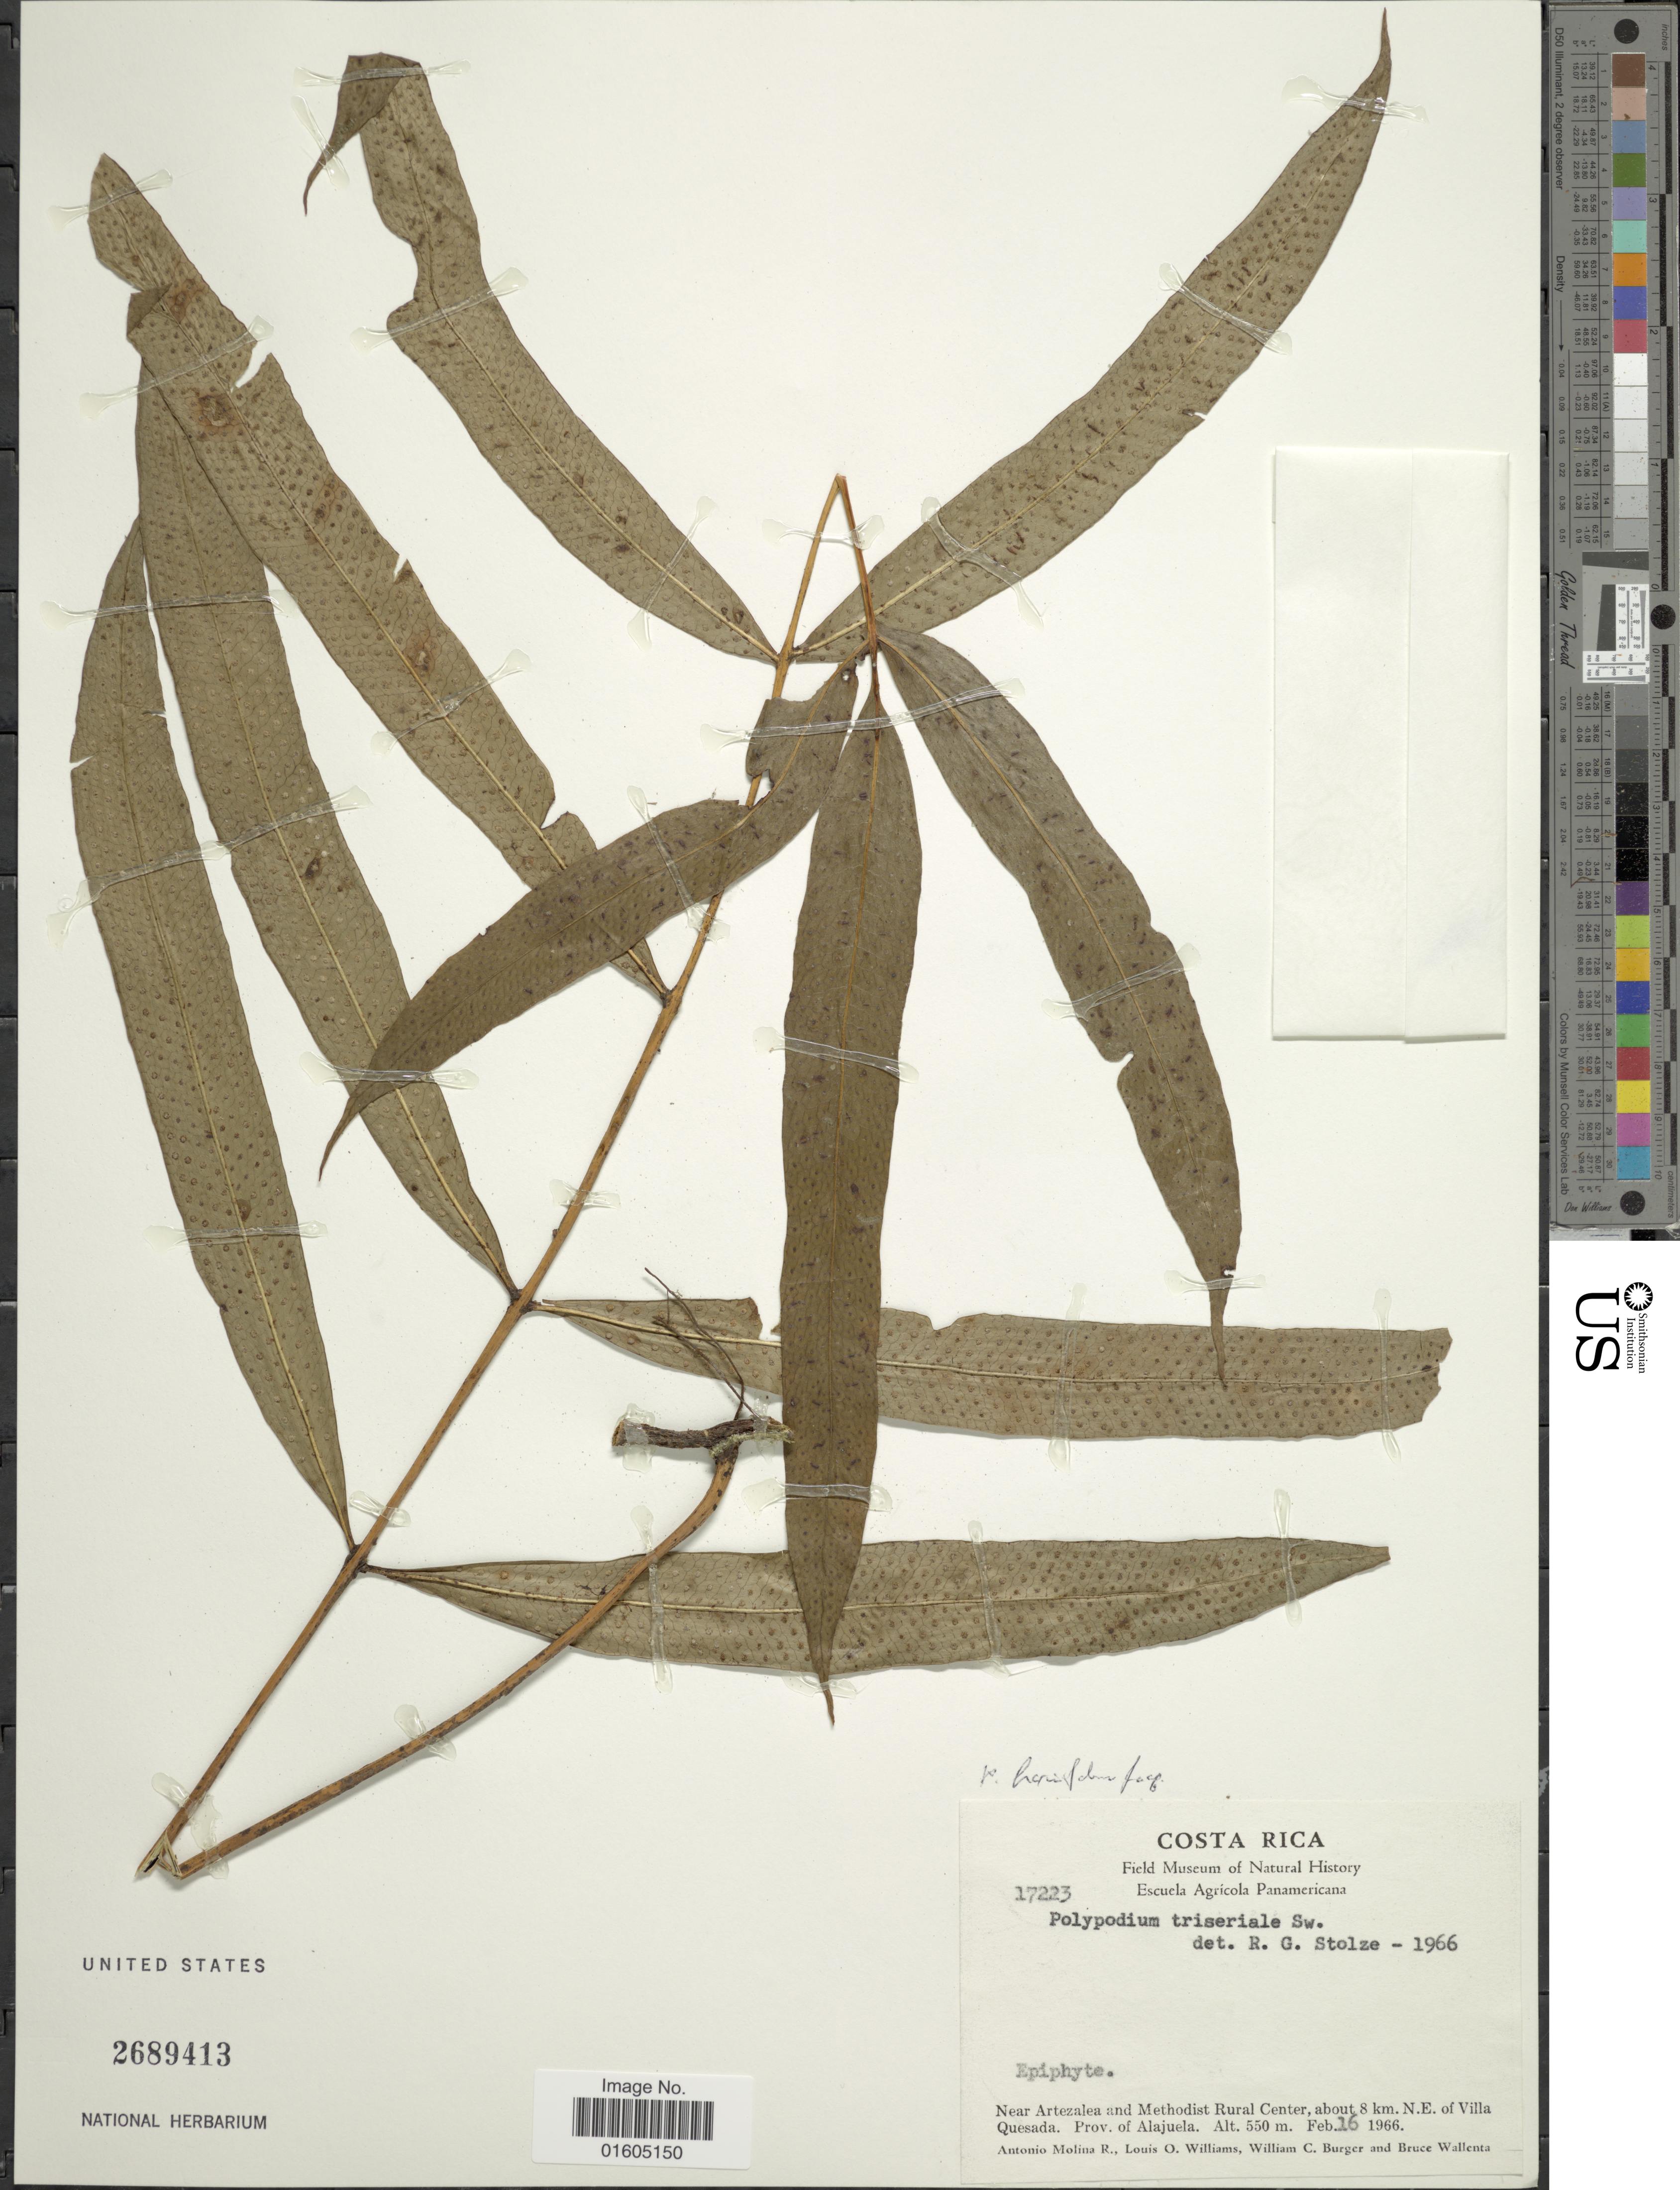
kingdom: Plantae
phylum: Tracheophyta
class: Polypodiopsida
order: Polypodiales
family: Polypodiaceae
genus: Serpocaulon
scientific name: Serpocaulon fraxinifolium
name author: (Jacq.) A.R. Sm.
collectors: A. Molina R., L. O. Williams, W. Burger & B. Wallenta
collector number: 17223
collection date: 1966-02-16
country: Costa Rica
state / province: Alajuela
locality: Costa Rica. Near Artezalea and Methodist Rural Center, about 8 km. N. E. of Villa Quesada. Prov. of Alajuela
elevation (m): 550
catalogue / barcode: US 2689413